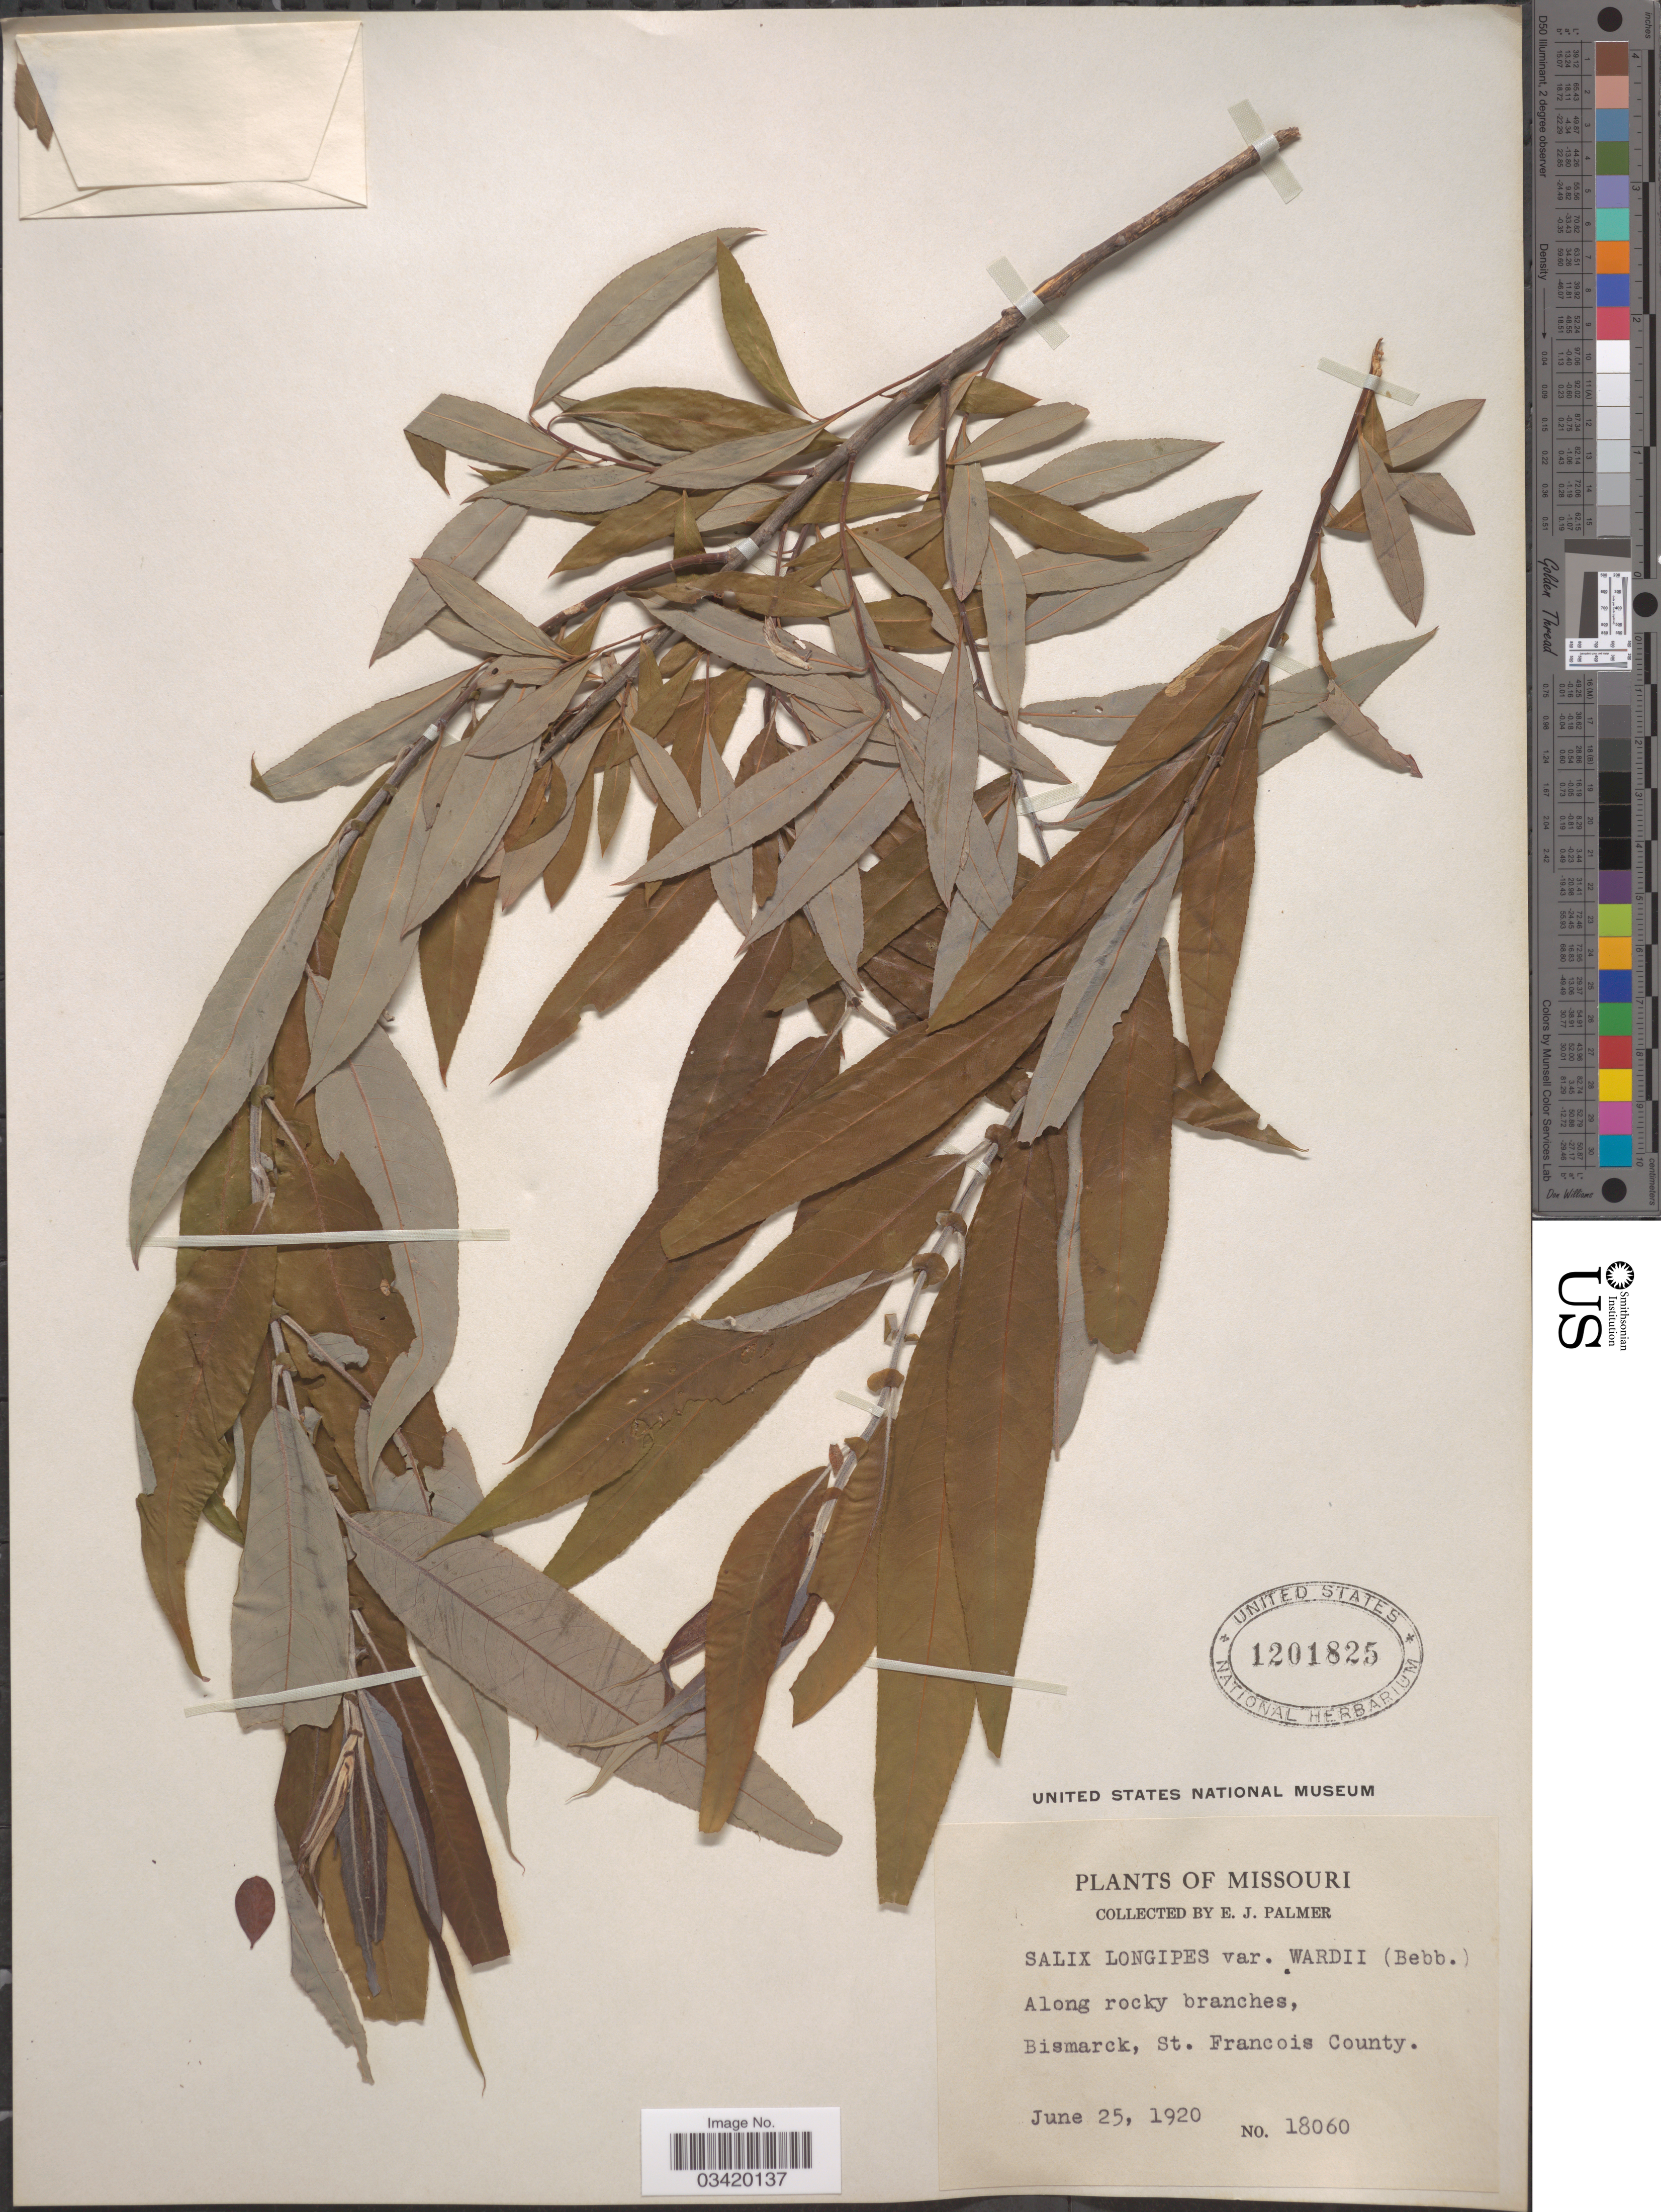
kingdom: Plantae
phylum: Tracheophyta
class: Magnoliopsida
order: Malpighiales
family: Salicaceae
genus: Salix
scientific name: Salix caroliniana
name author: Michx.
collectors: E. J. Palmer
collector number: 18060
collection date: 1920-06-25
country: United States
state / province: Missouri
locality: Along rocky branches, Bismarck, St. Francois County.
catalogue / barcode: US 1201825